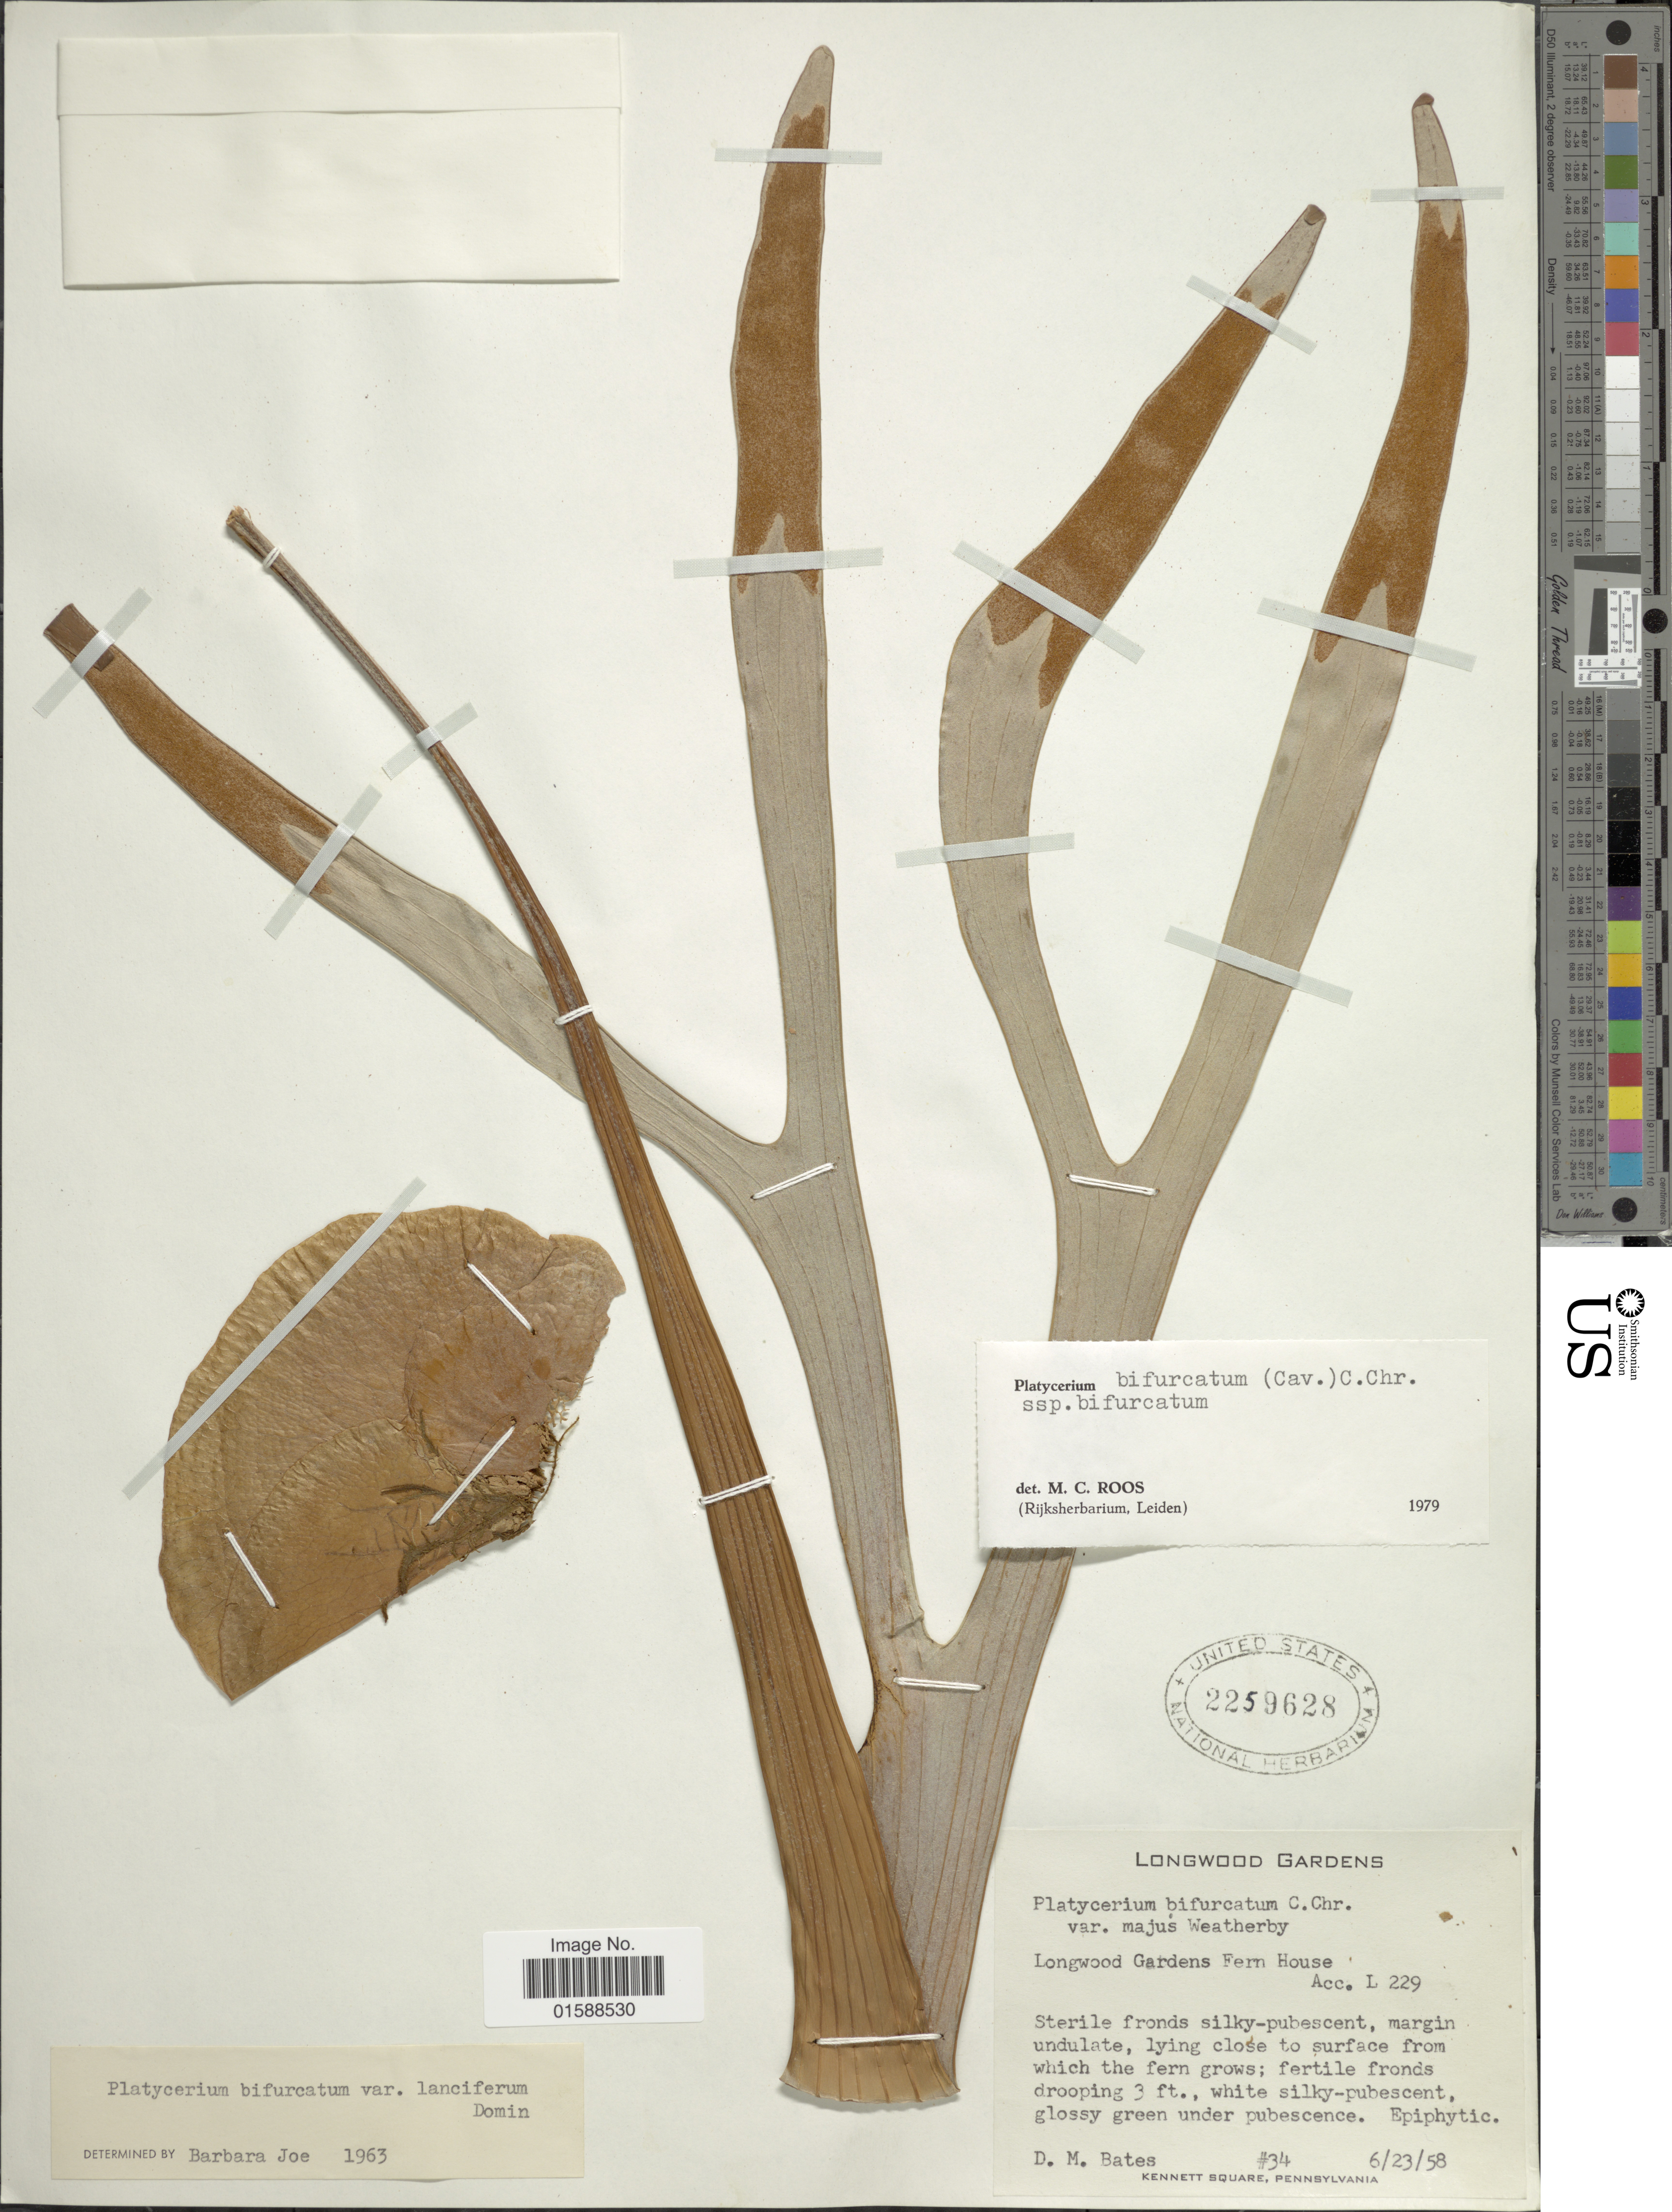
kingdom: Plantae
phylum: Tracheophyta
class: Polypodiopsida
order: Polypodiales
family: Polypodiaceae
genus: Platycerium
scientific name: Platycerium bifurcatum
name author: (Cav.) C. Chr.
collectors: D. M. Bates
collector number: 34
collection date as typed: Transcribed d/m/y: 23/6/58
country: United States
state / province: Pennsylvania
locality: Longwood Gardens Fern House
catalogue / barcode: US 2259628